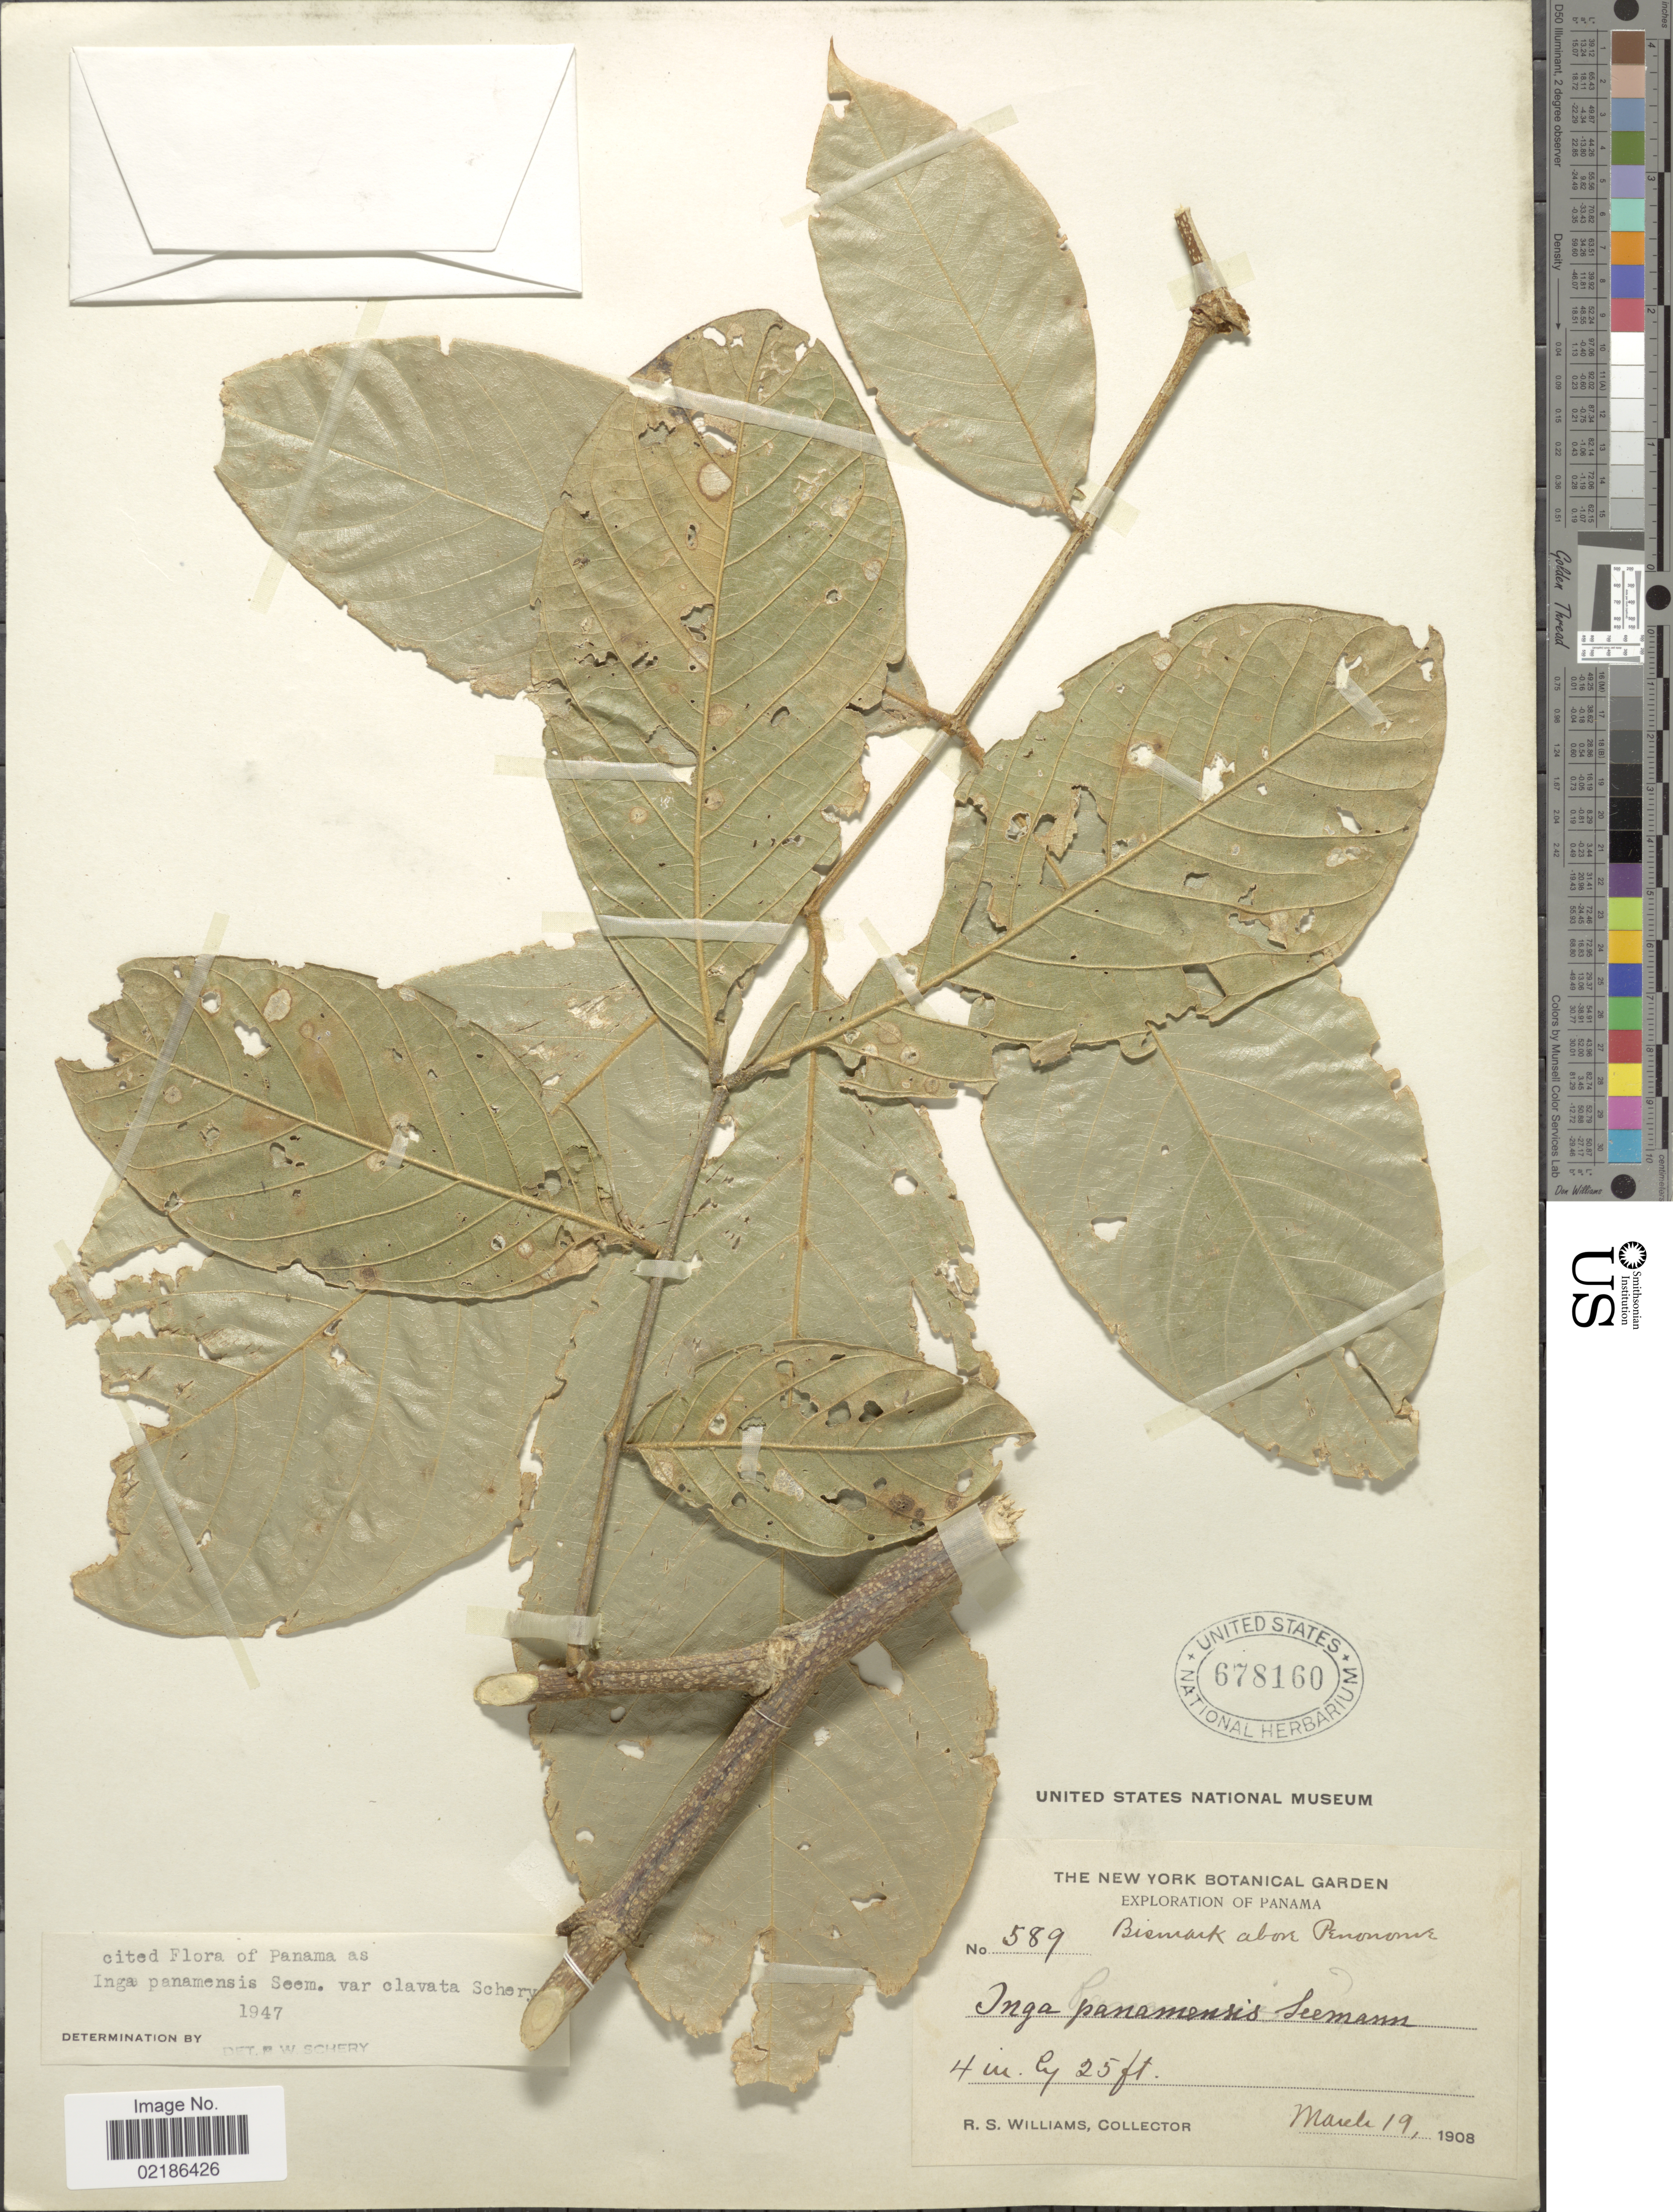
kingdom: Plantae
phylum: Tracheophyta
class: Magnoliopsida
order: Fabales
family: Fabaceae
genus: Inga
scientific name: Inga panamensis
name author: Seem.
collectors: R. S. Williams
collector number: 589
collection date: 1908-03-19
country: Panama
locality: Bismark above Penonome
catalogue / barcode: US 678160